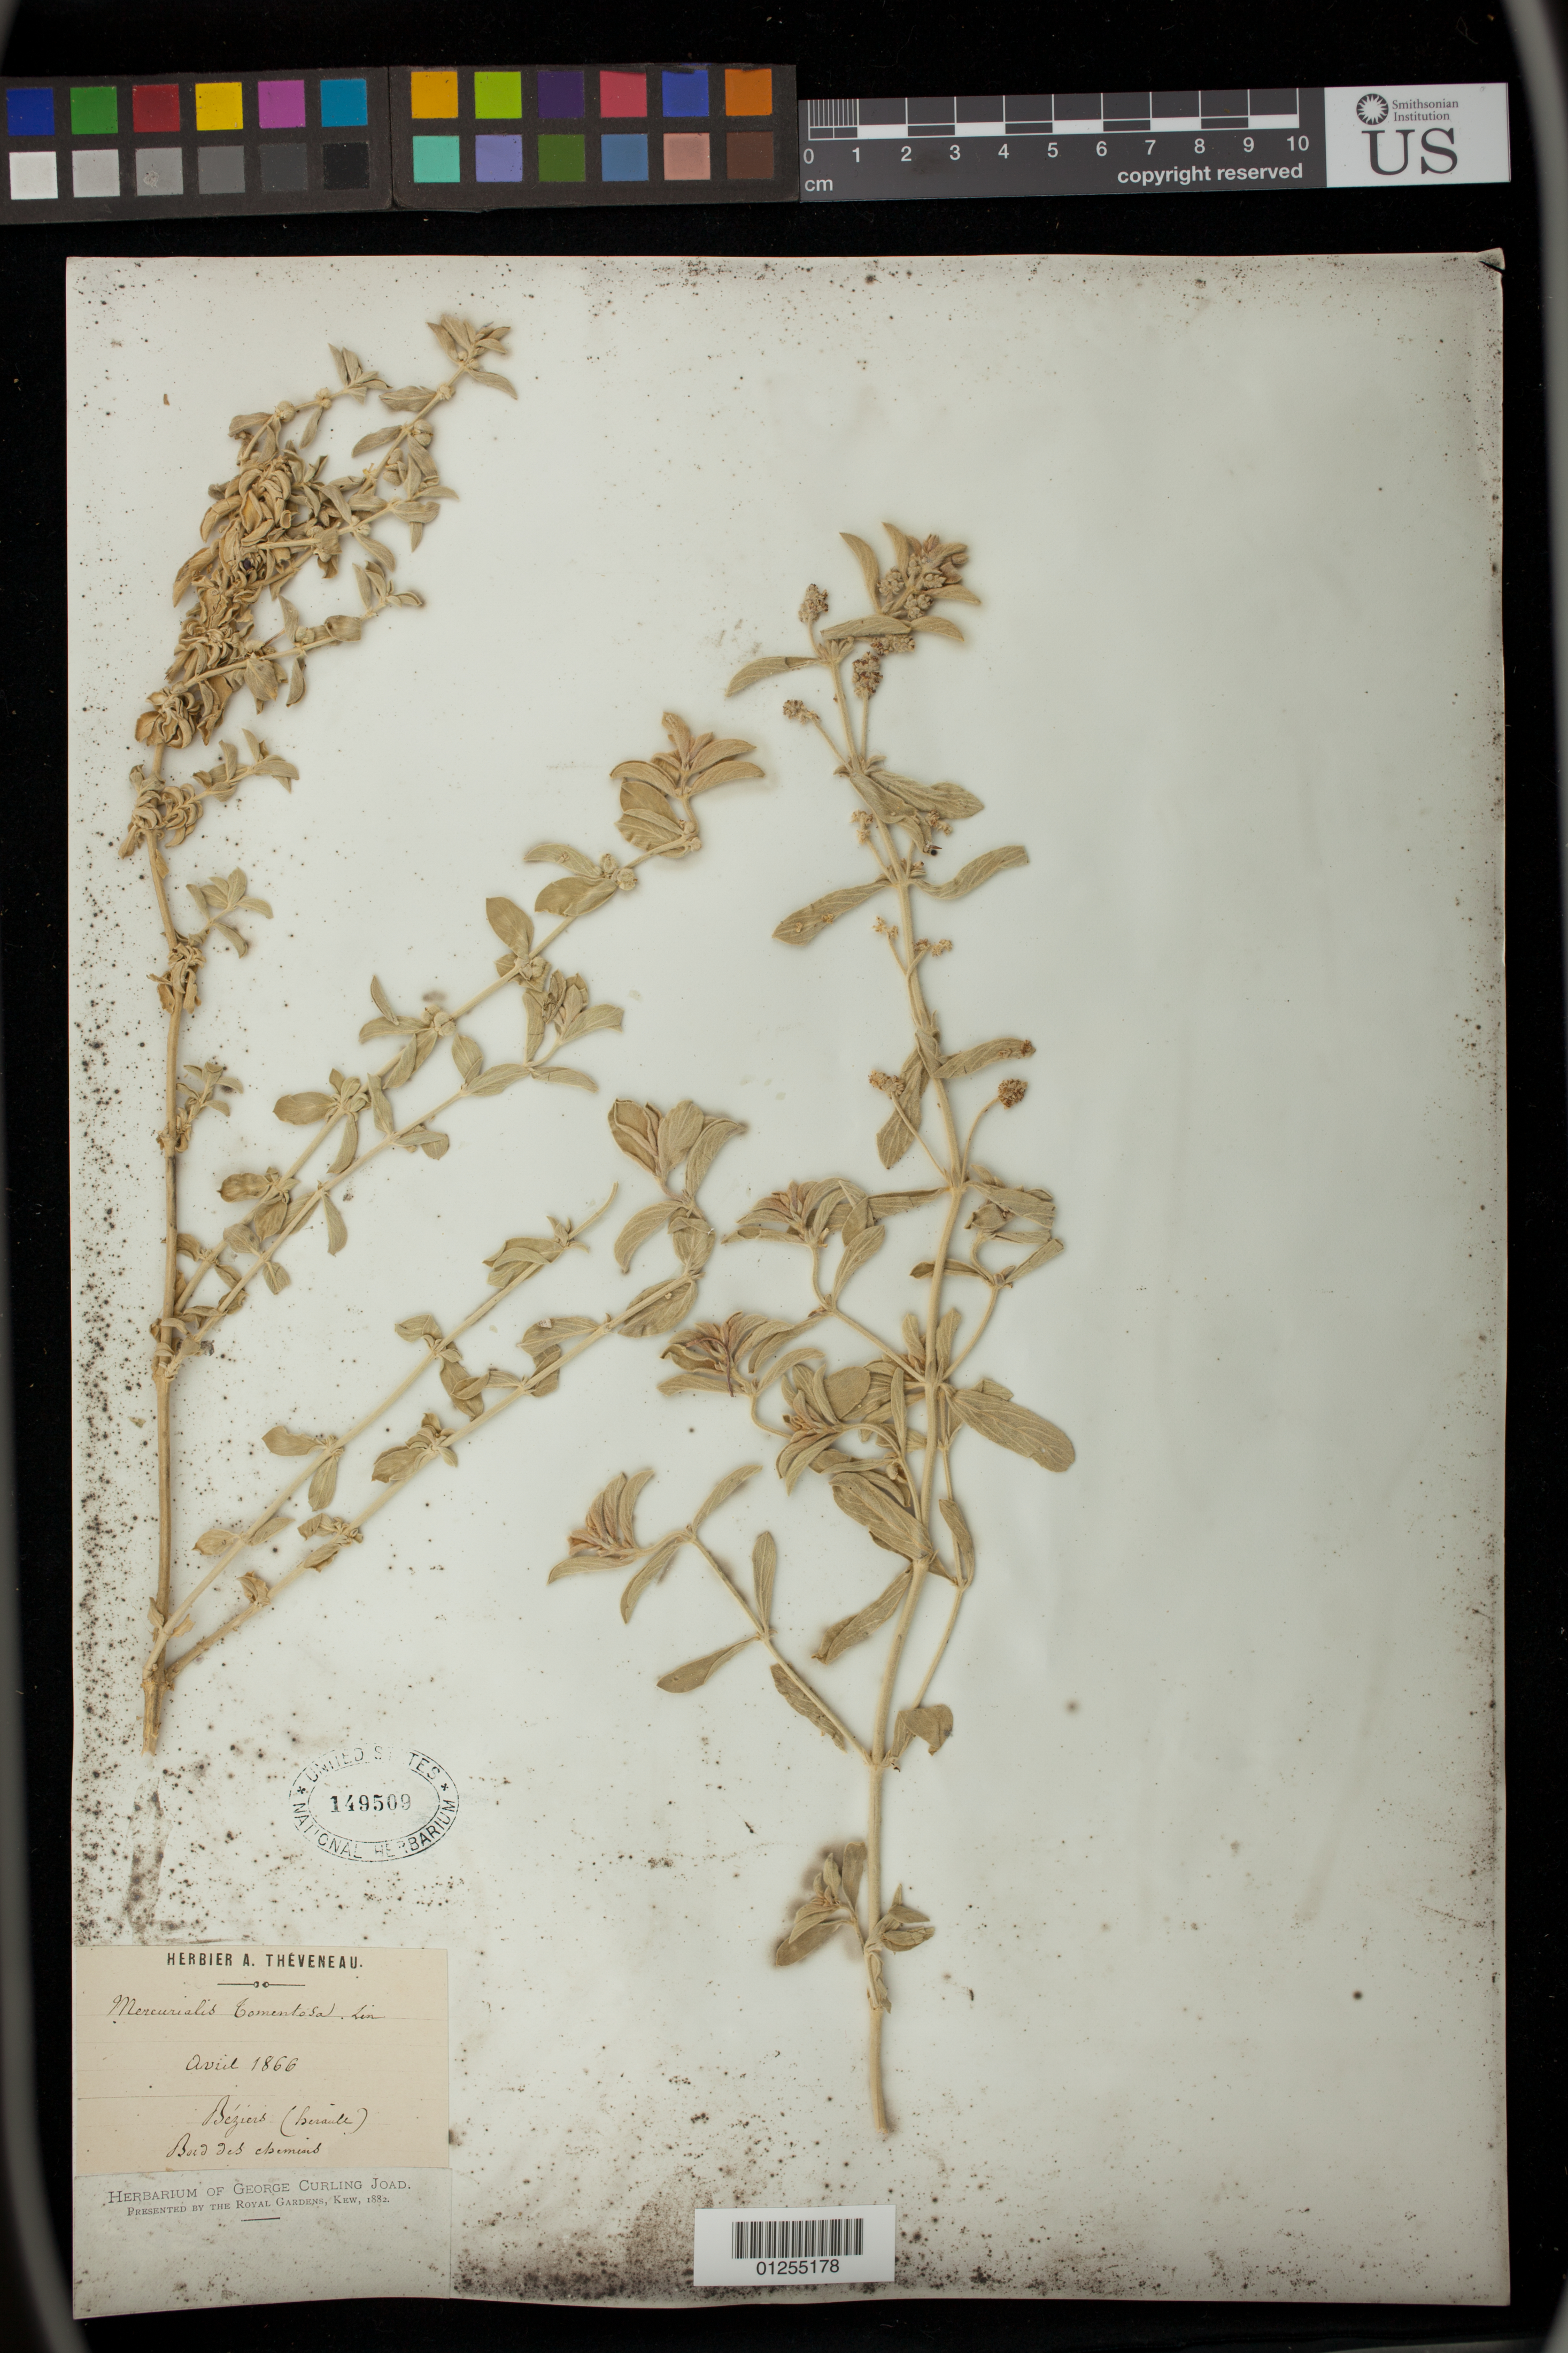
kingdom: Plantae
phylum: Tracheophyta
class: Magnoliopsida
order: Malpighiales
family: Euphorbiaceae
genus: Mercurialis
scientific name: Mercurialis tomentosa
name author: L.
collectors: A. Theveneau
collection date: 1866-04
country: France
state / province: Occitanie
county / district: Hérault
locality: Herault. Béziers. Bord des chemins.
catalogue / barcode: US 149509